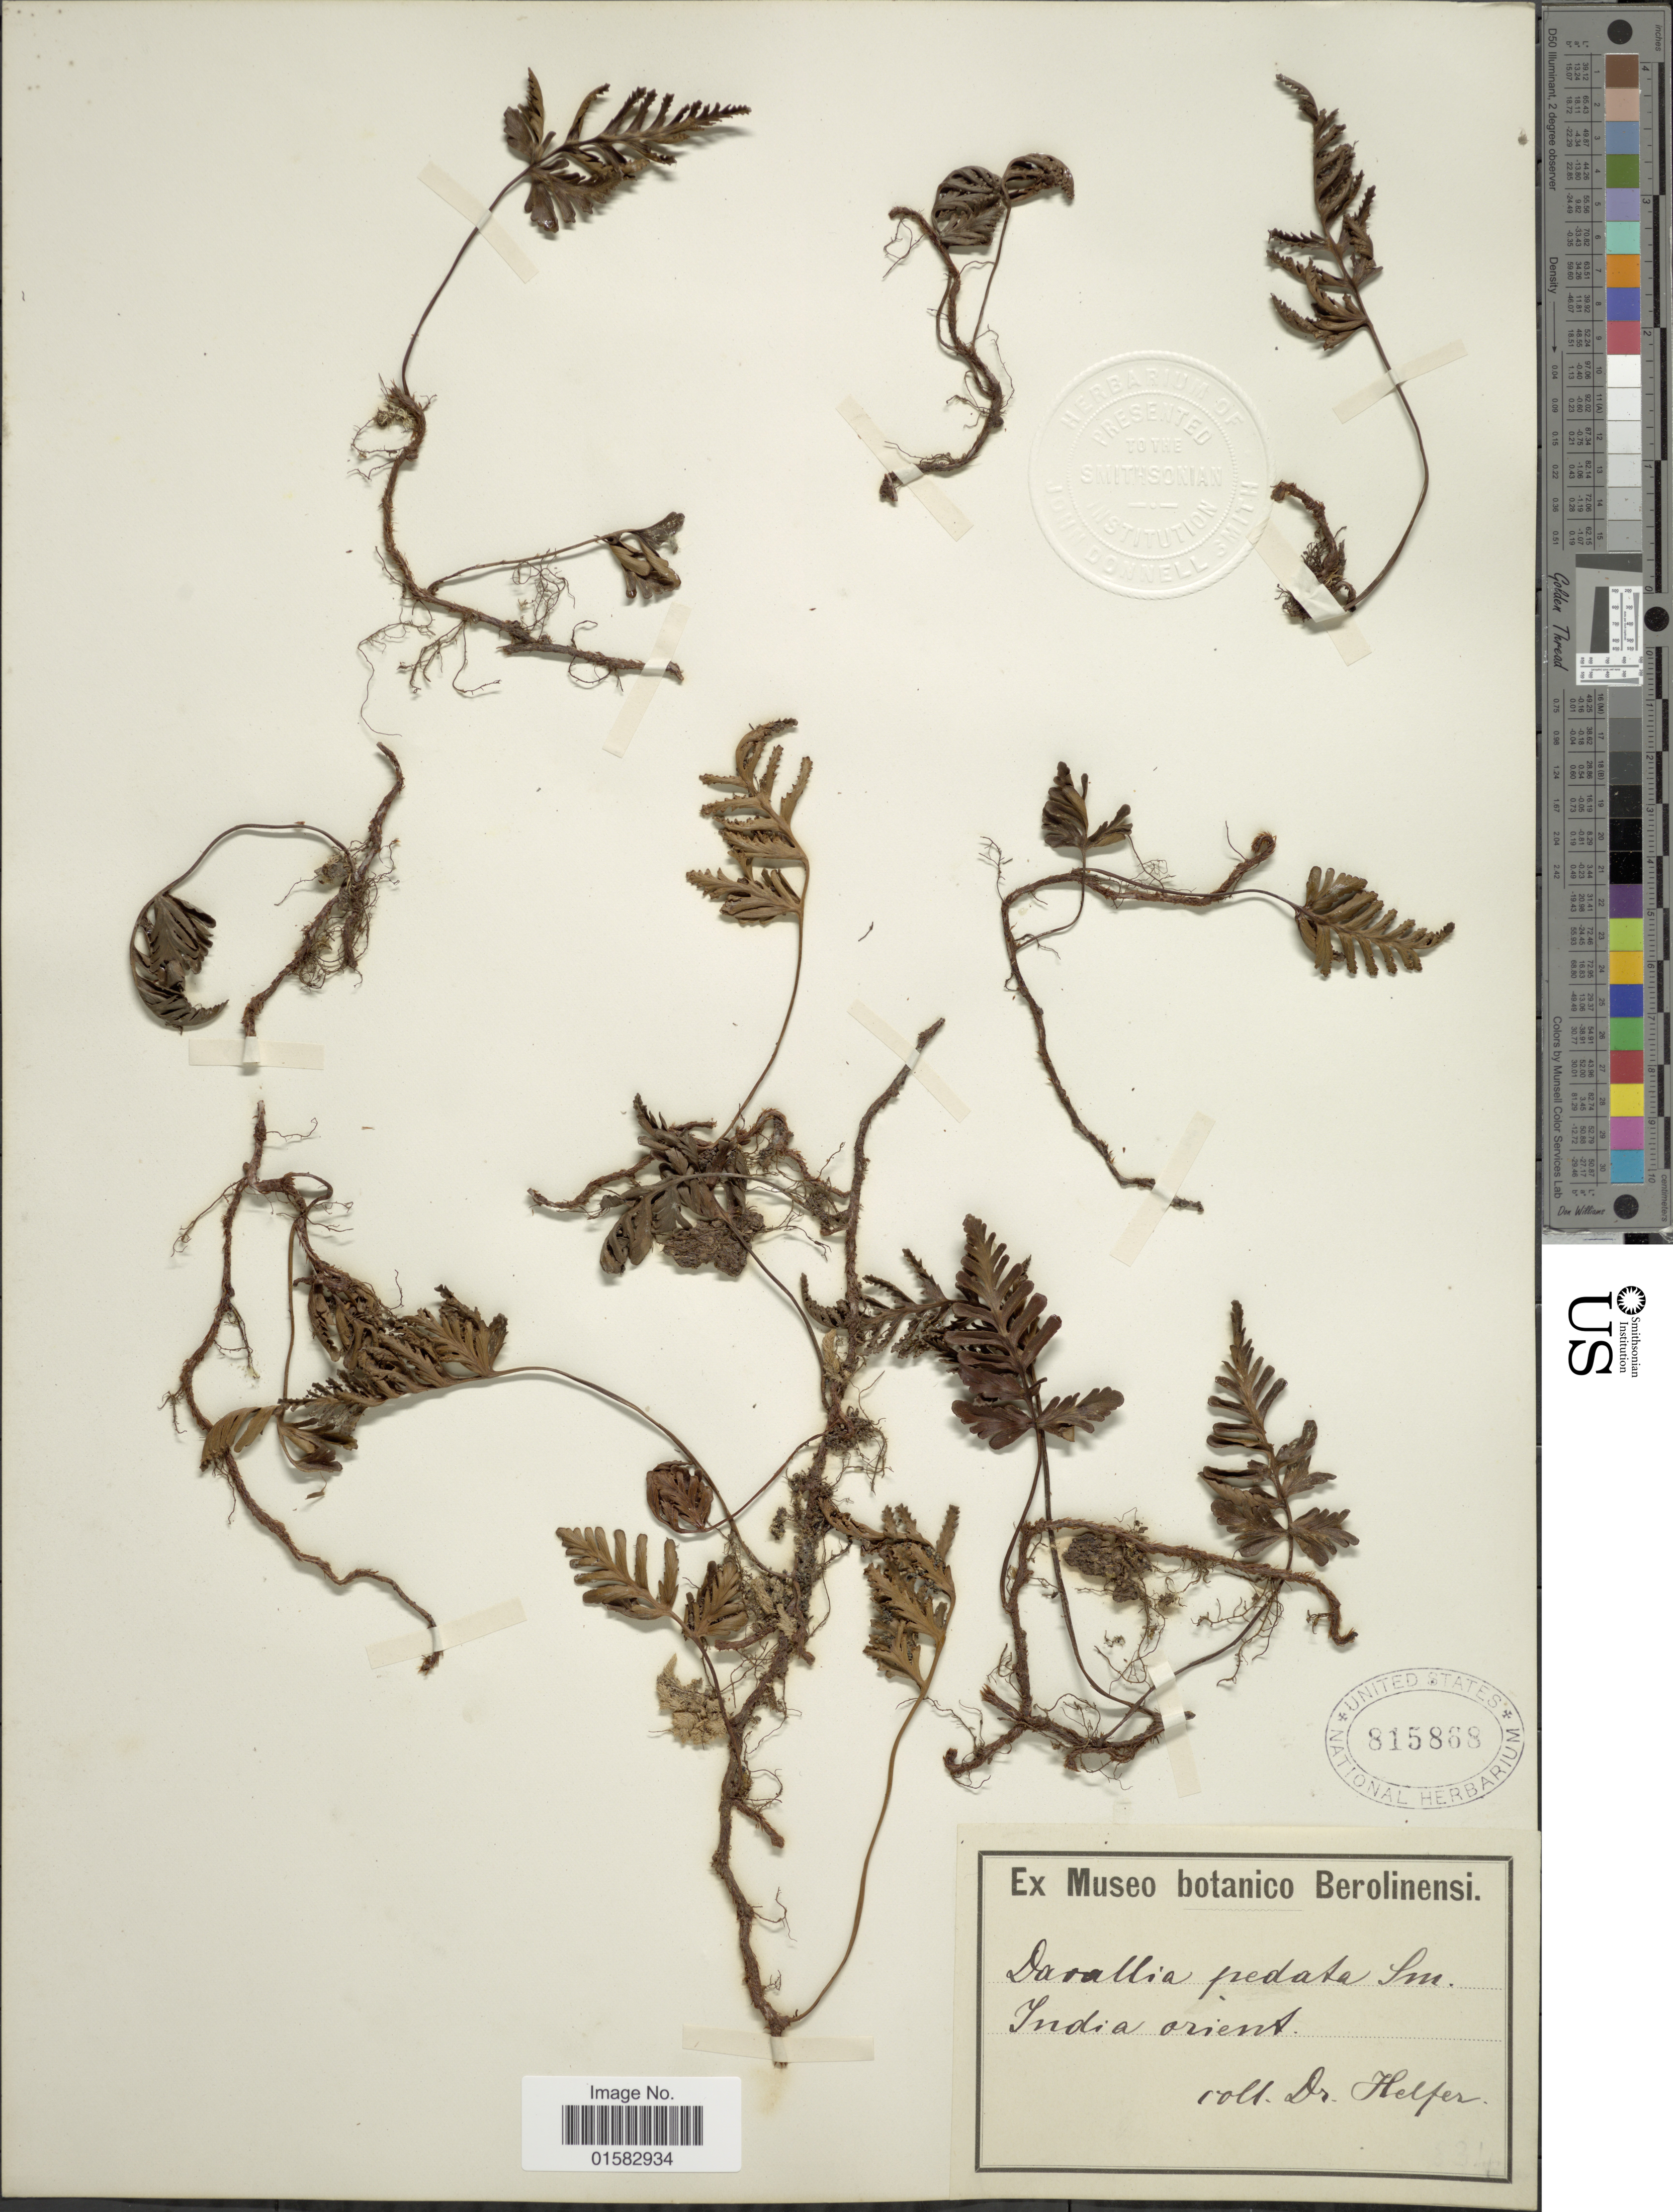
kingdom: Plantae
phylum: Tracheophyta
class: Polypodiopsida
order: Polypodiales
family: Davalliaceae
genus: Davallia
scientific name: Davallia repens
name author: (L. f.) Kuhn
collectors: Helfer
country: India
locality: India Orient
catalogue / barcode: US 815868